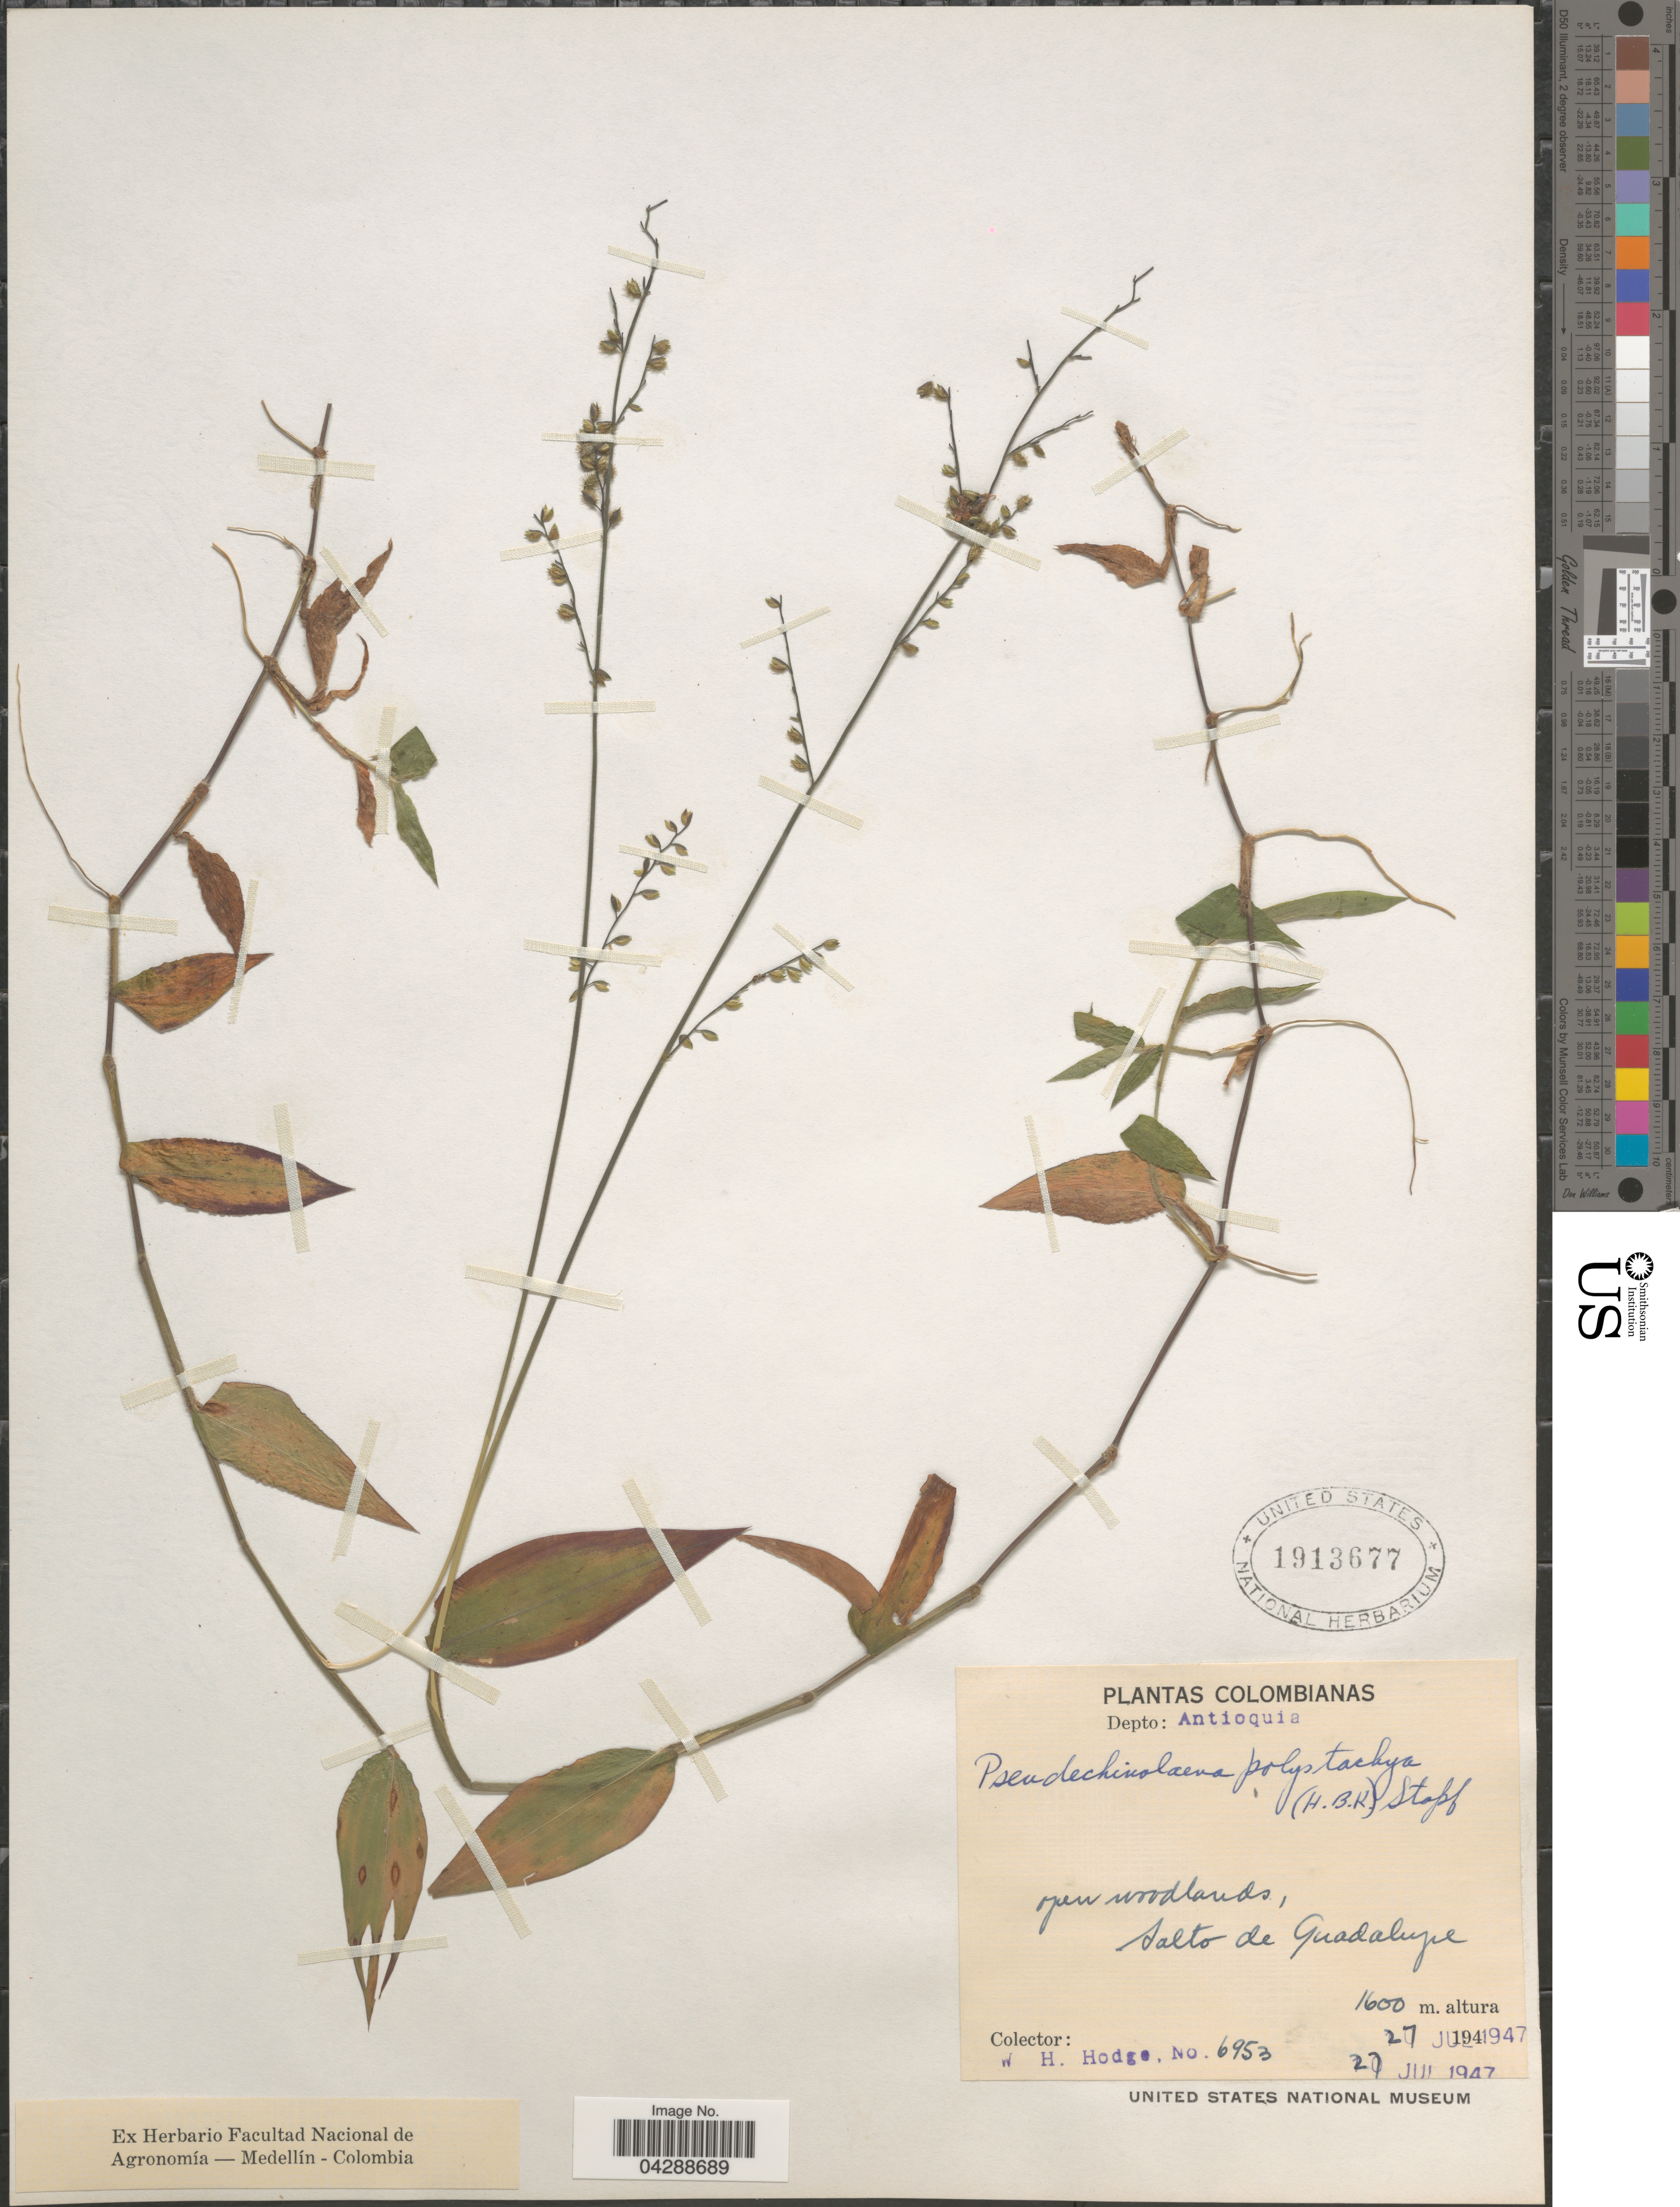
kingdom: Plantae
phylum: Tracheophyta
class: Liliopsida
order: Poales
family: Poaceae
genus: Pseudechinolaena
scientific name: Pseudechinolaena polystachya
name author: (Kunth) Stapf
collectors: W. Hodge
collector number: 6953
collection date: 1947-07-27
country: Colombia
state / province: Antioquia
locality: Depto: Antioquia. Salto de Guadalupe.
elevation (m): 1600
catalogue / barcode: US 1913677